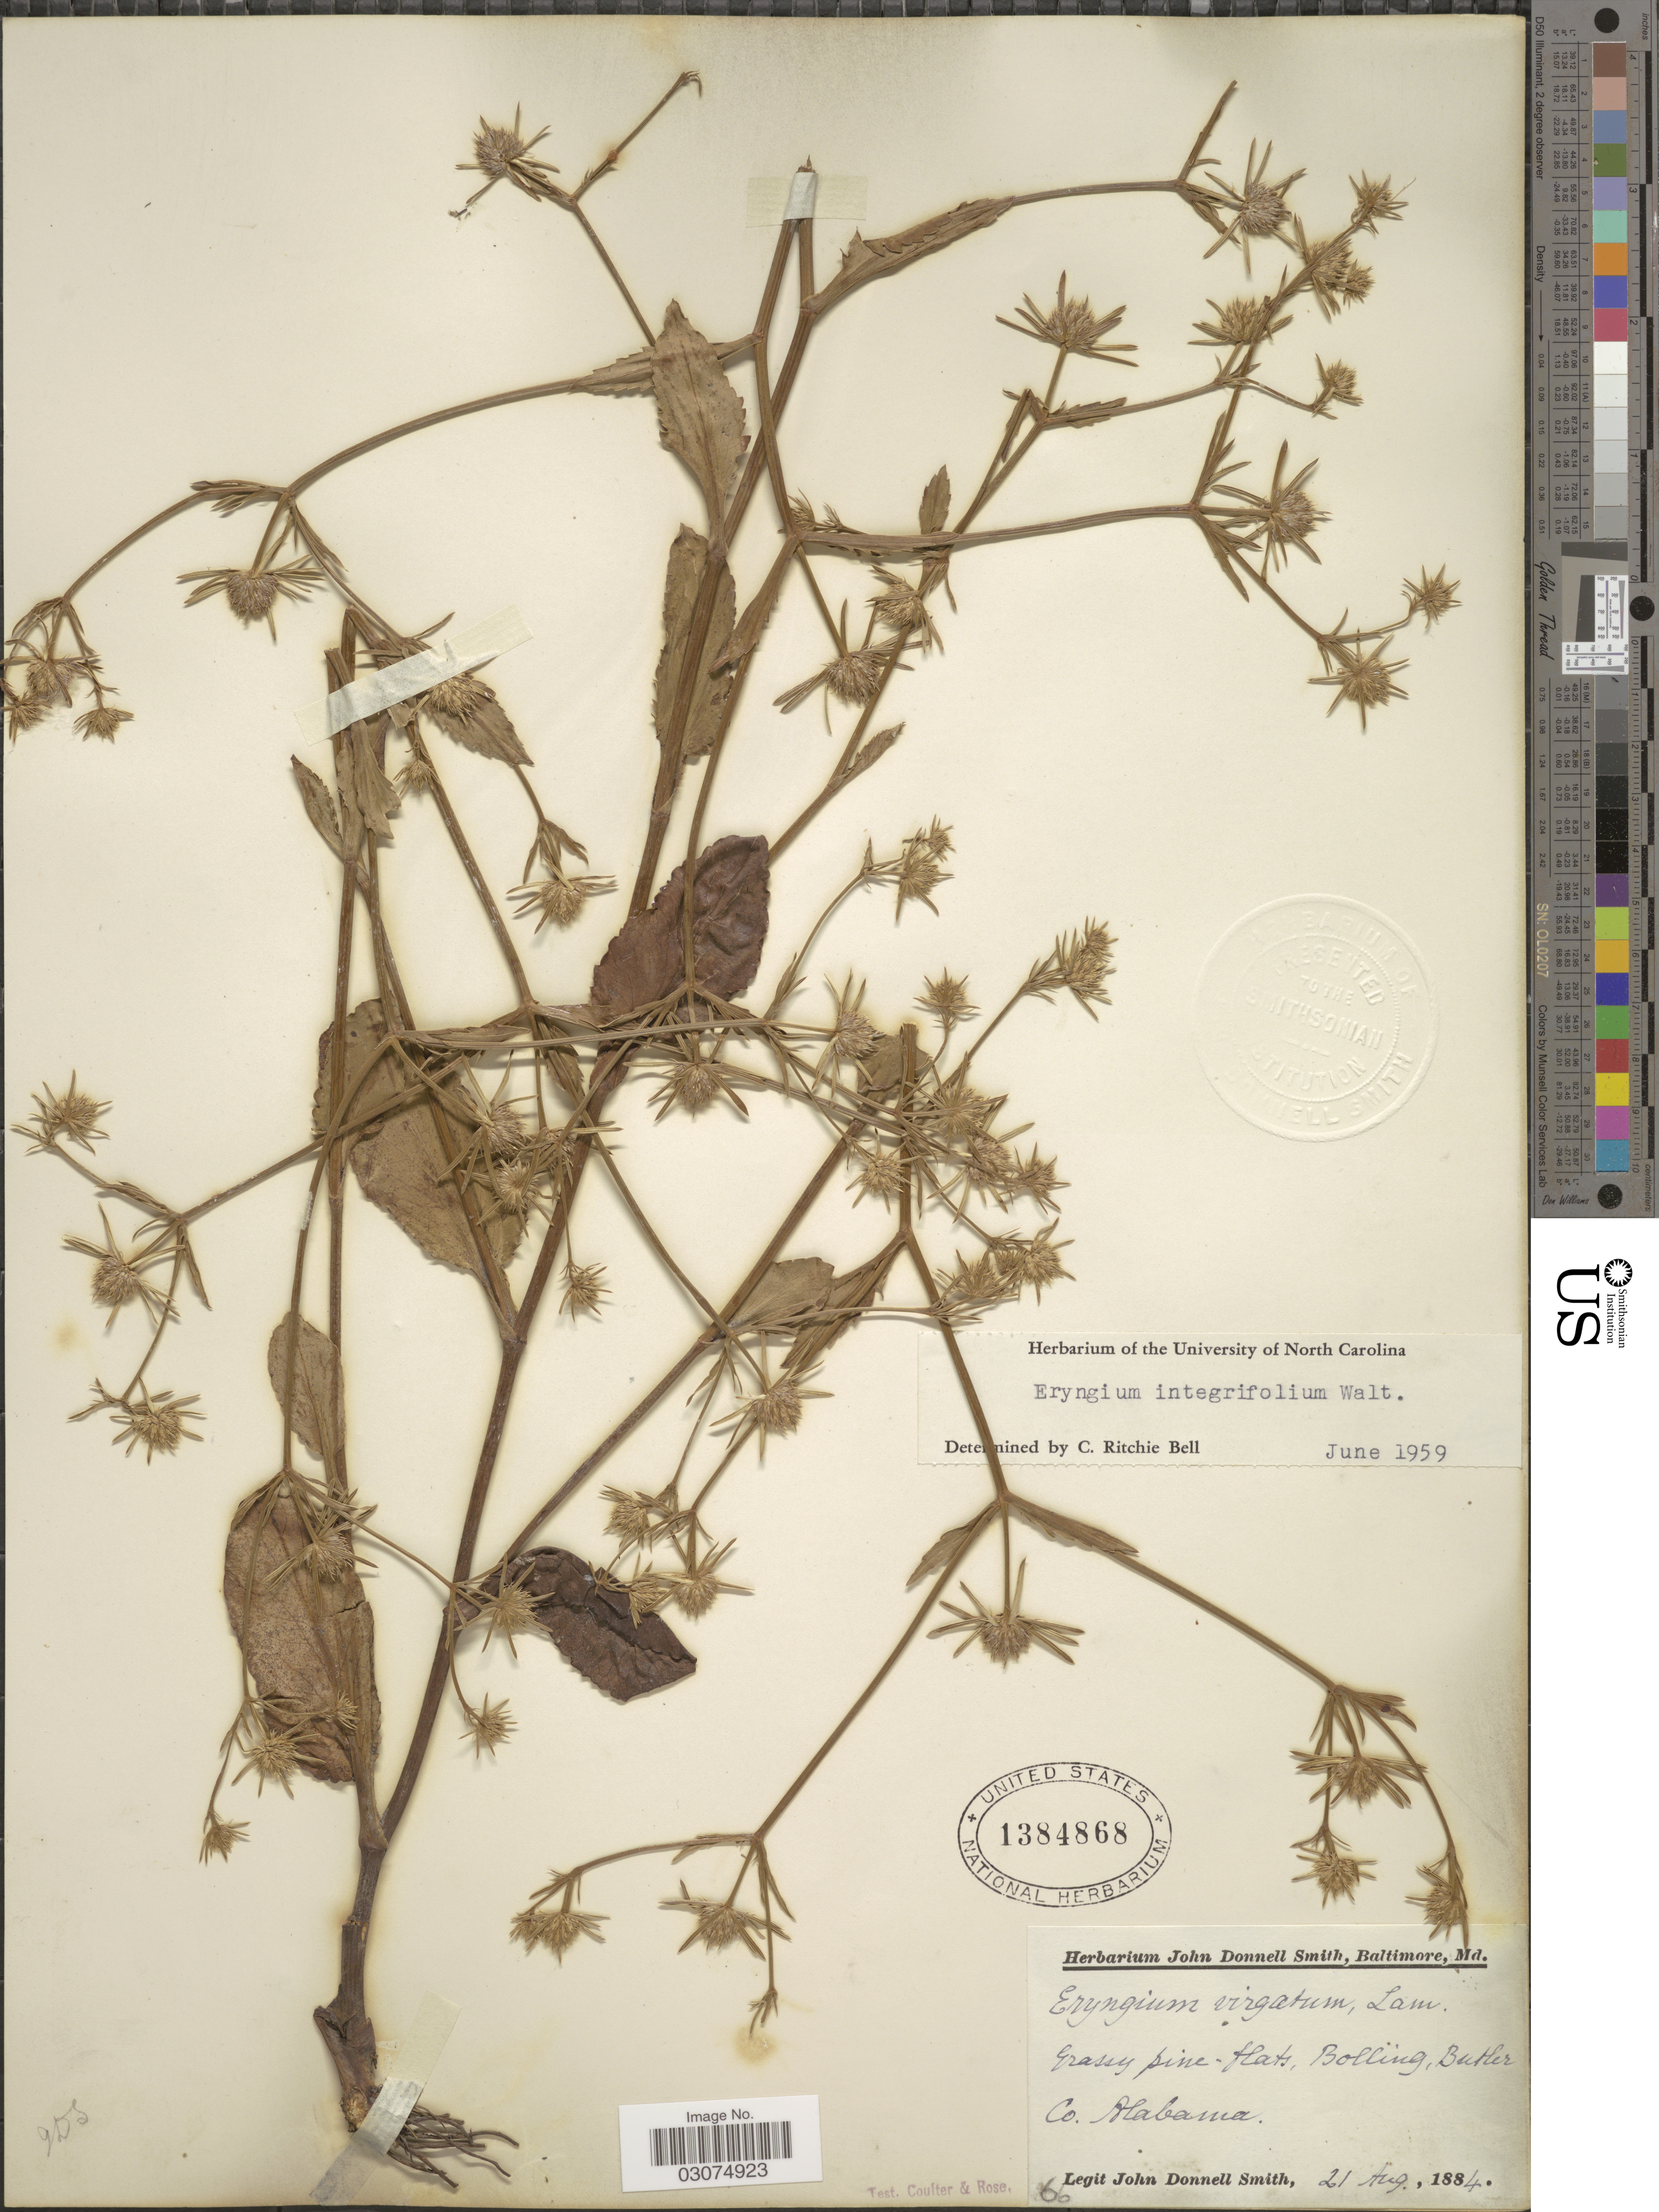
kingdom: Plantae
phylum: Tracheophyta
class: Magnoliopsida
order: Apiales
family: Apiaceae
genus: Eryngium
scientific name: Eryngium integrifolium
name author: Walter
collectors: J. Donnell Smith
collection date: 1884-08-21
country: United States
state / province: Alabama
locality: Bolling, Butler Co.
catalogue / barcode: US 1384868